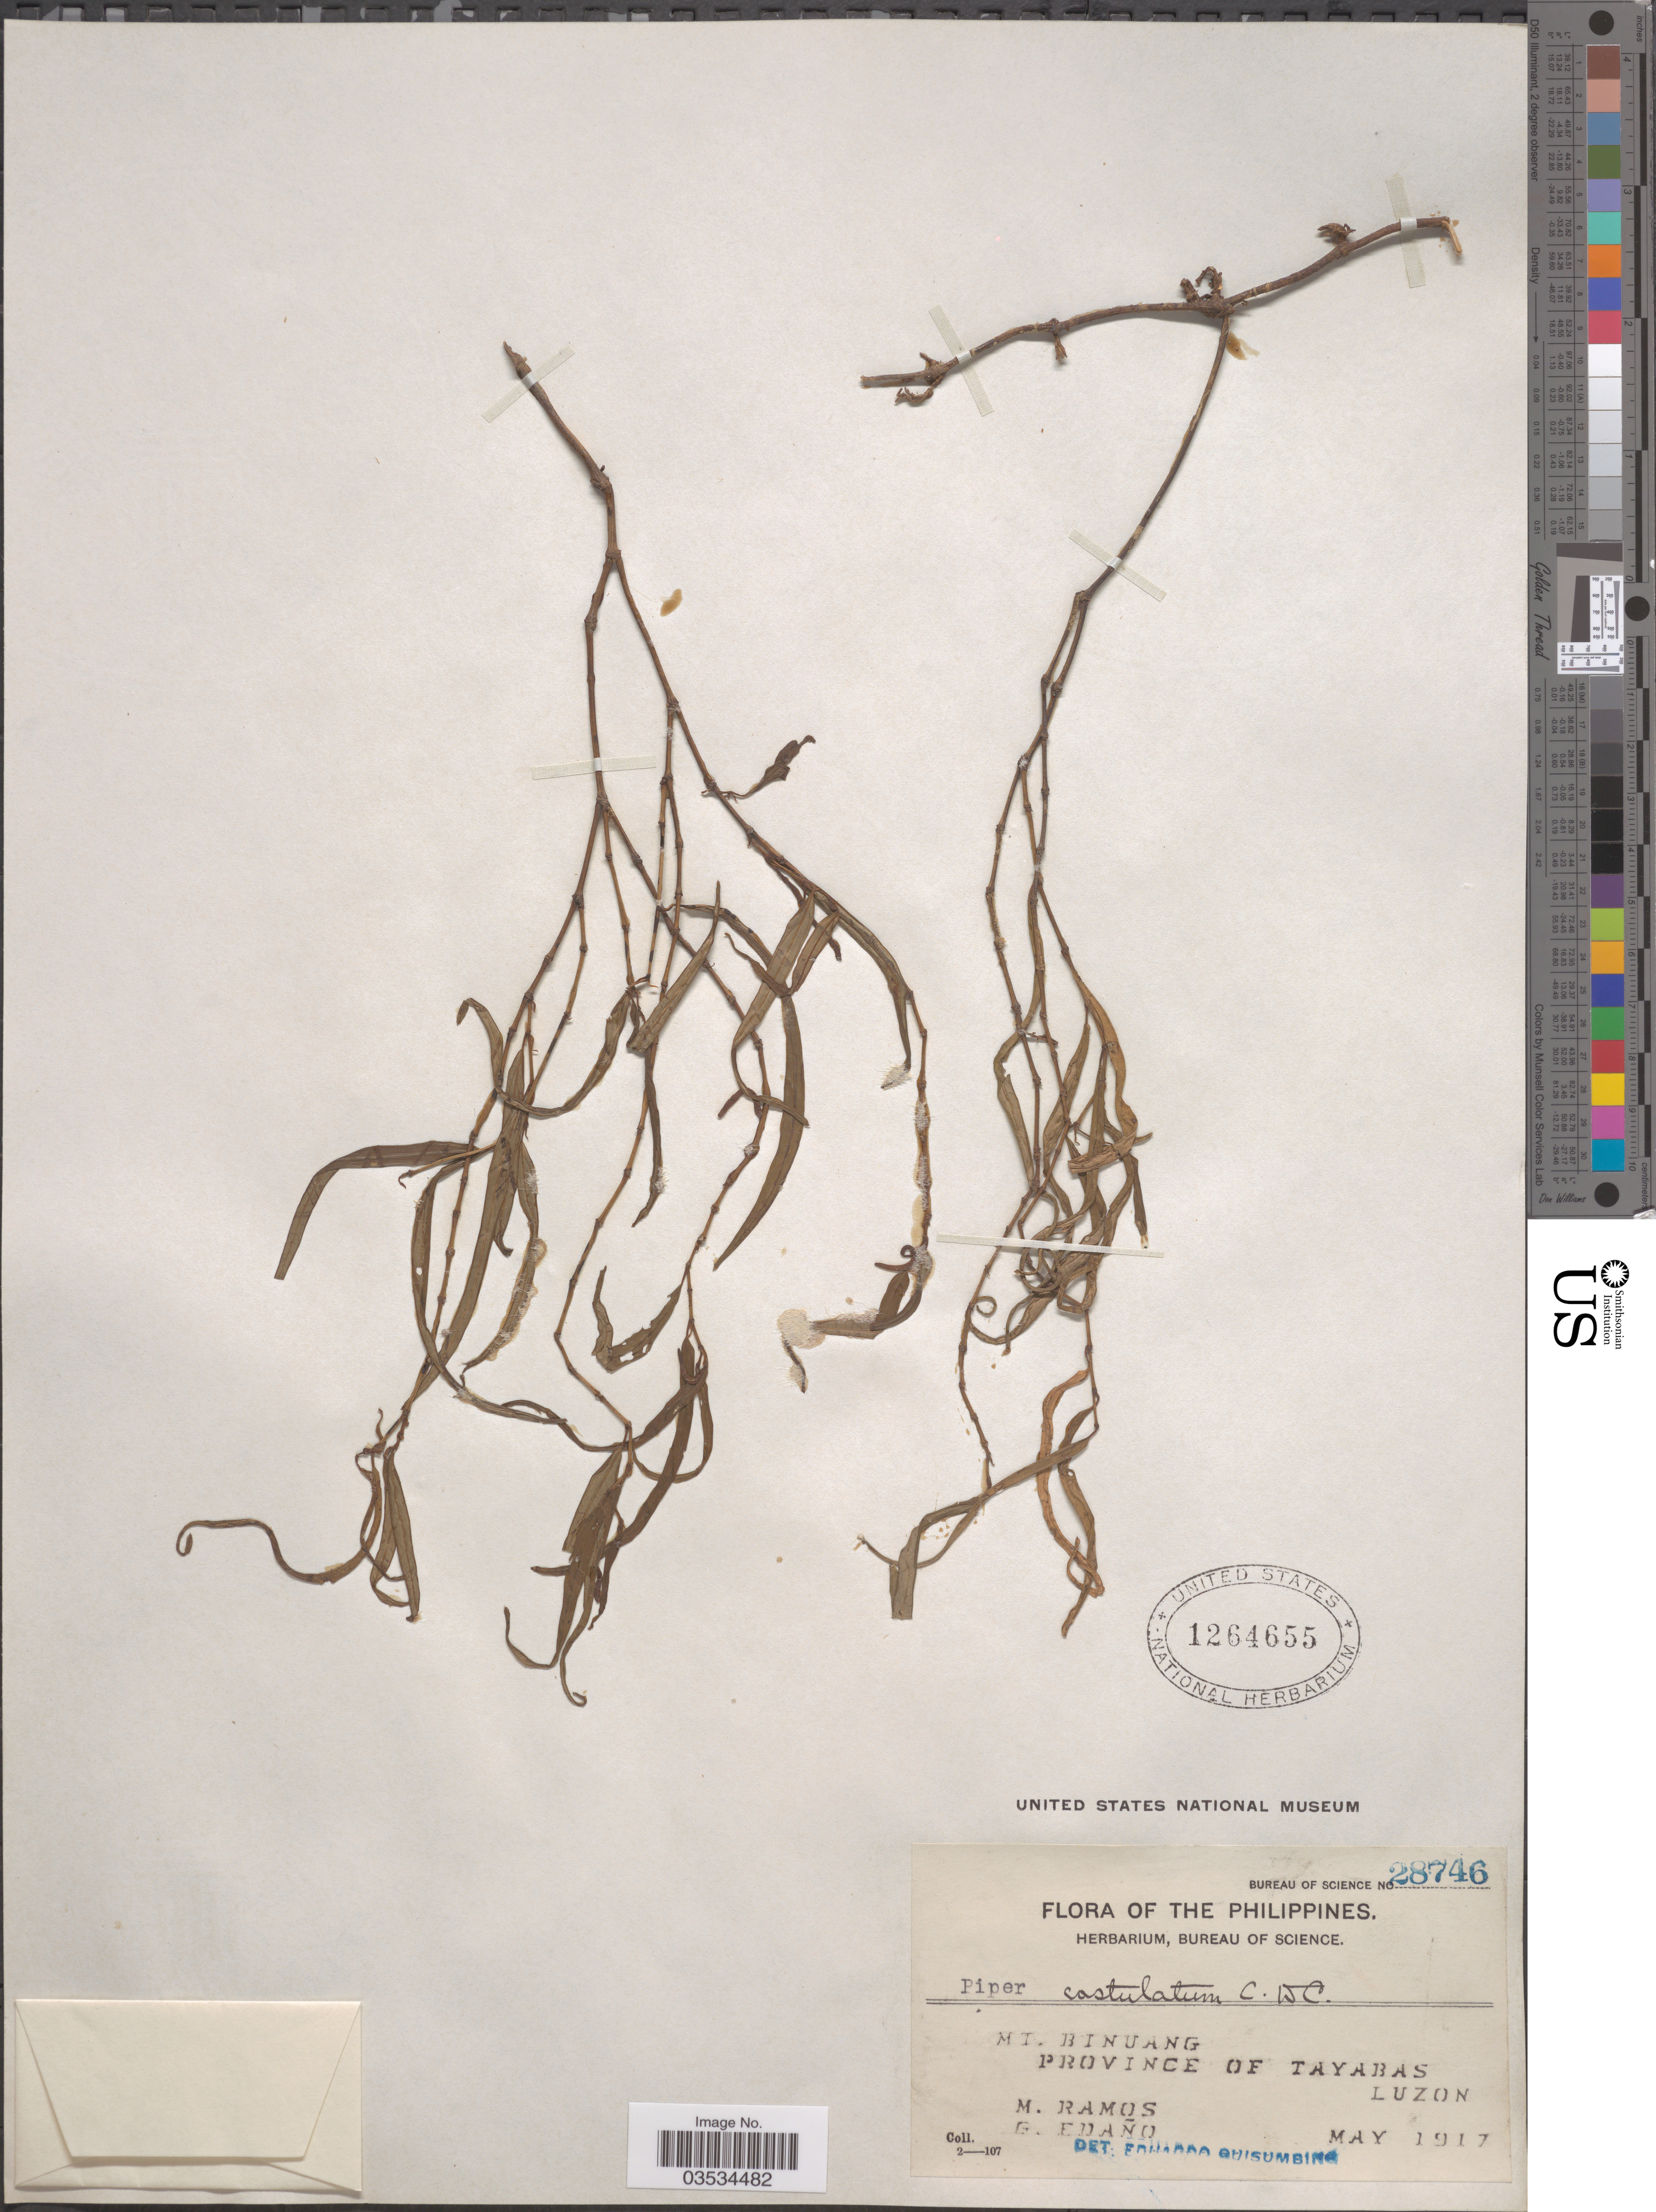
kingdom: Plantae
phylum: Tracheophyta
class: Magnoliopsida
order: Piperales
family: Piperaceae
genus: Piper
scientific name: Piper costulatum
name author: C. DC.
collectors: M. Ramos & G. Edaño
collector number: Bureau of Science 28746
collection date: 1917-05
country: Philippines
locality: Mt. Binuang. Province of Tayabas. Luzon.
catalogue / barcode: US 1264655